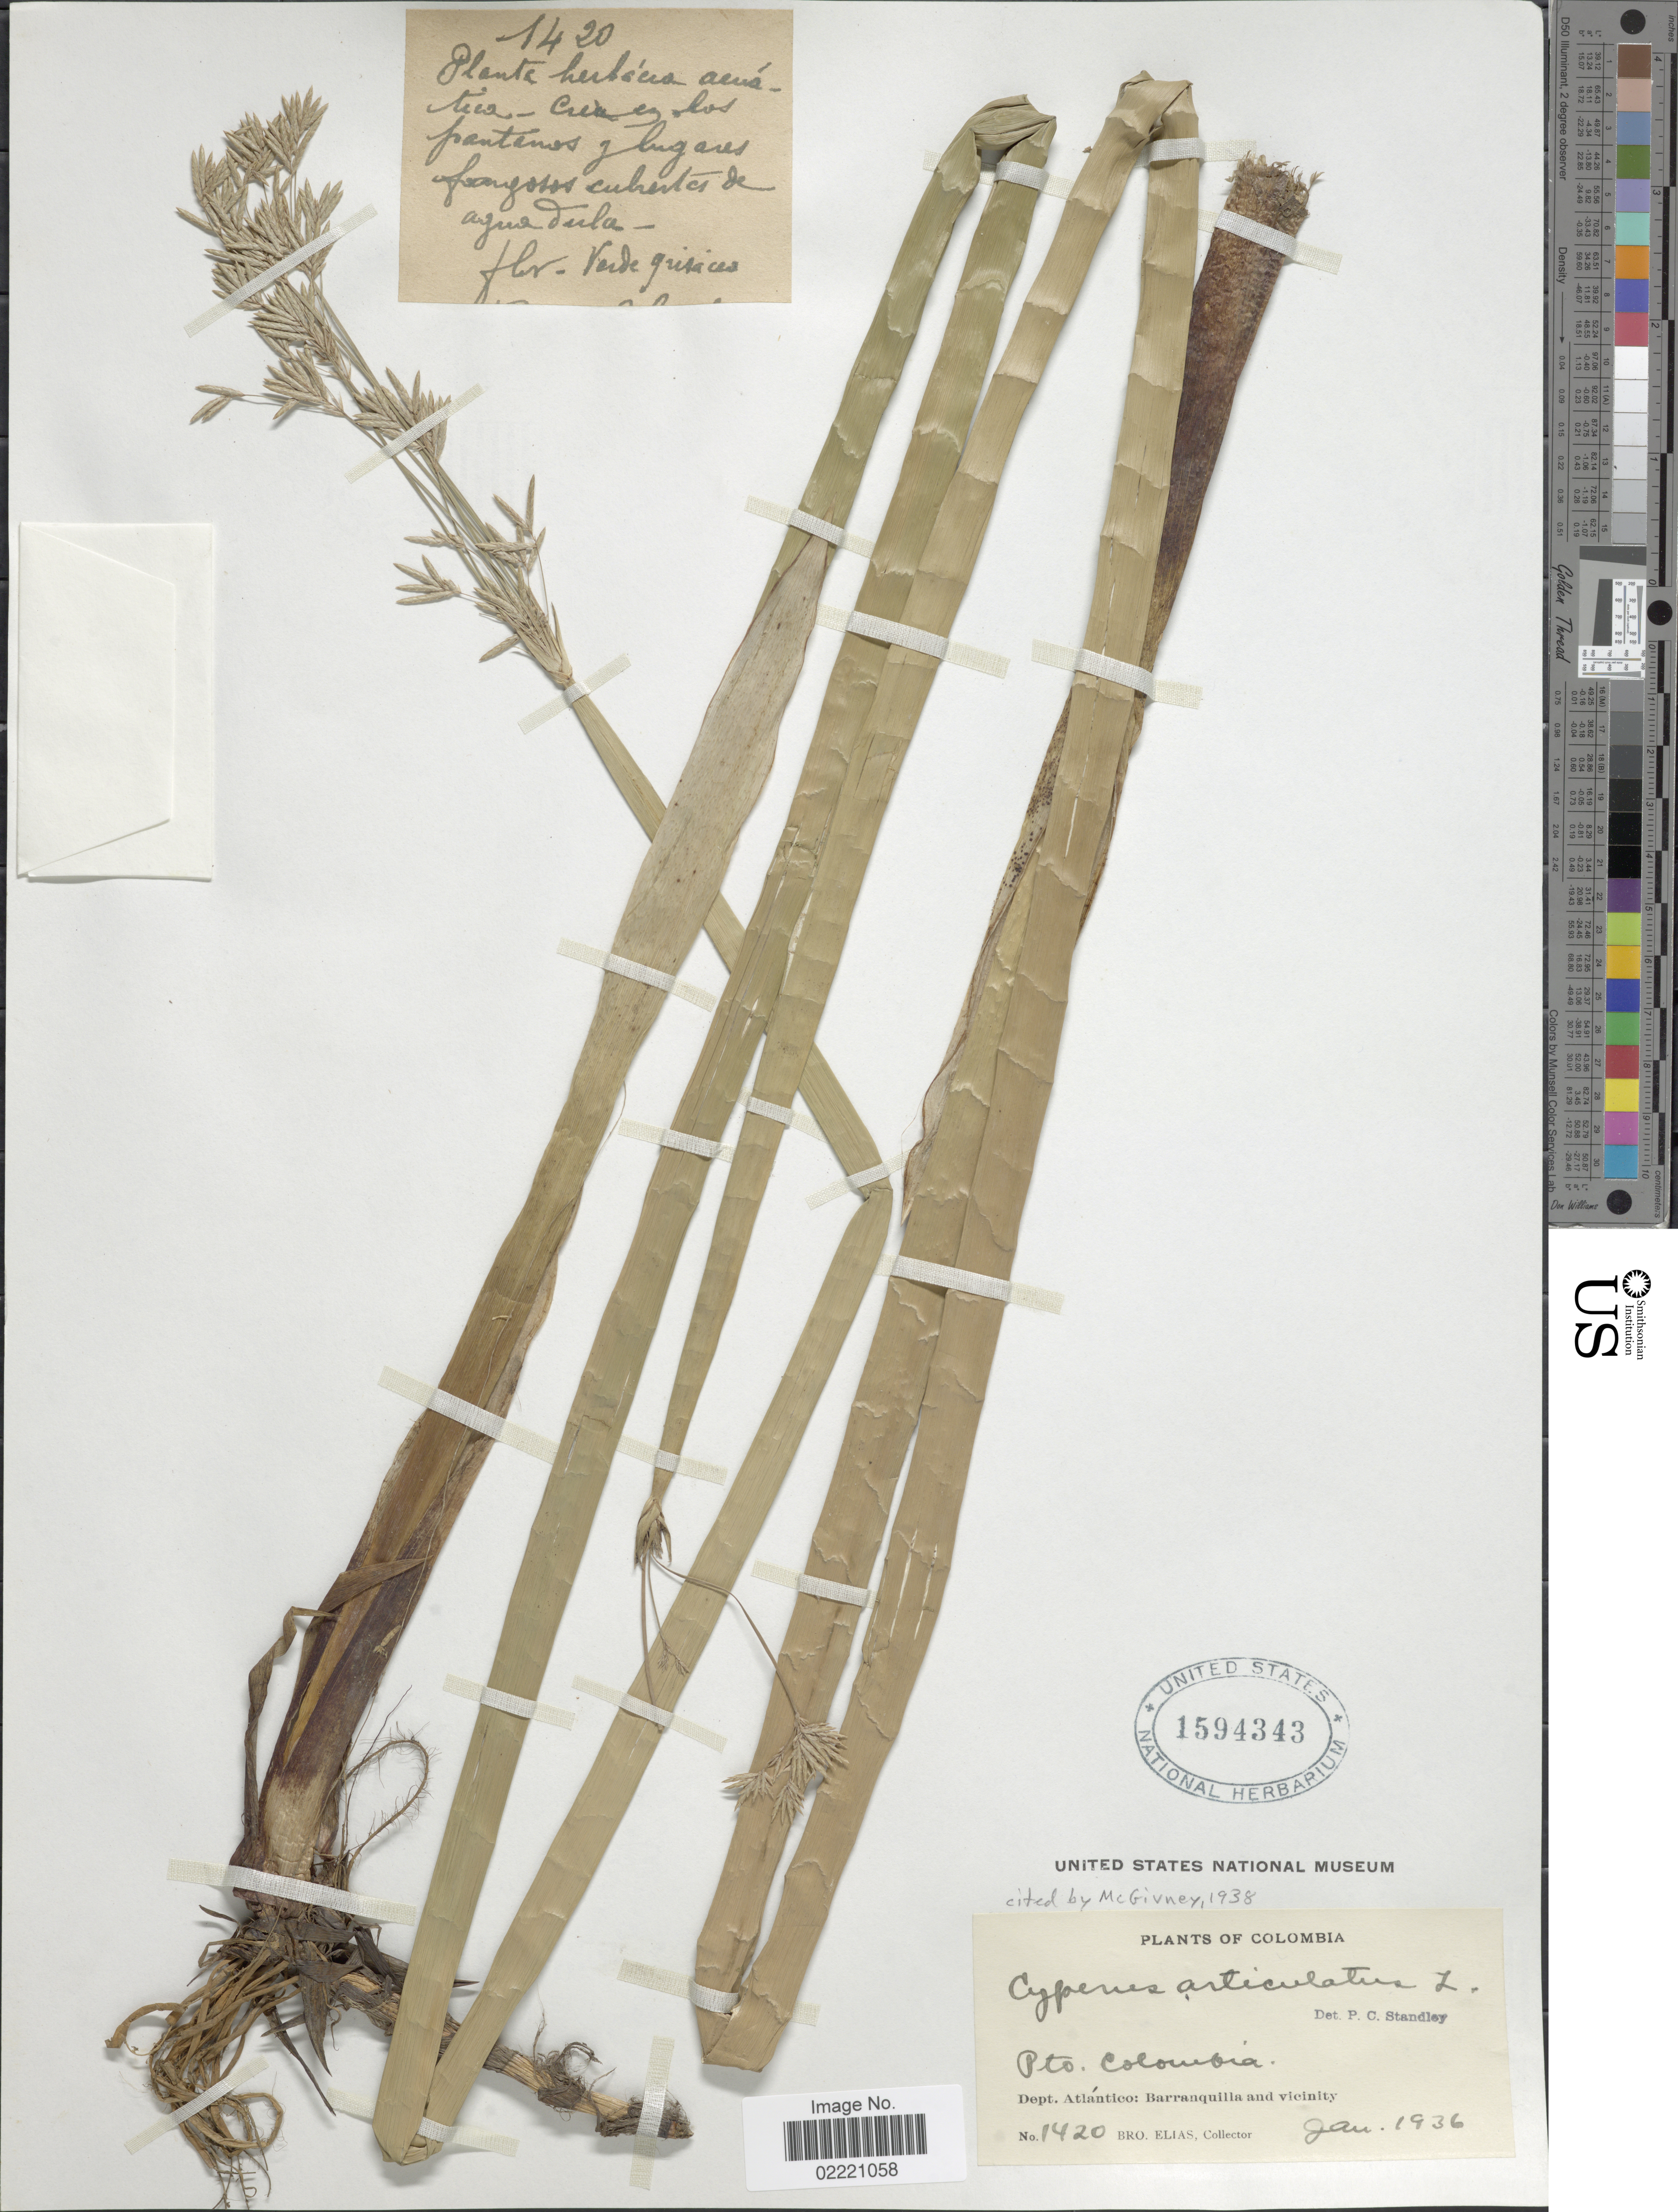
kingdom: Plantae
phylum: Tracheophyta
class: Liliopsida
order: Poales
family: Cyperaceae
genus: Cyperus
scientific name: Cyperus articulatus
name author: L.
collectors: Bro. Elias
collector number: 1420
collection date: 1936-01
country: Colombia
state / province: Atlántico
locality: Pto. Columbia, Barranquilla and vicinity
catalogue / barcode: US 1594343